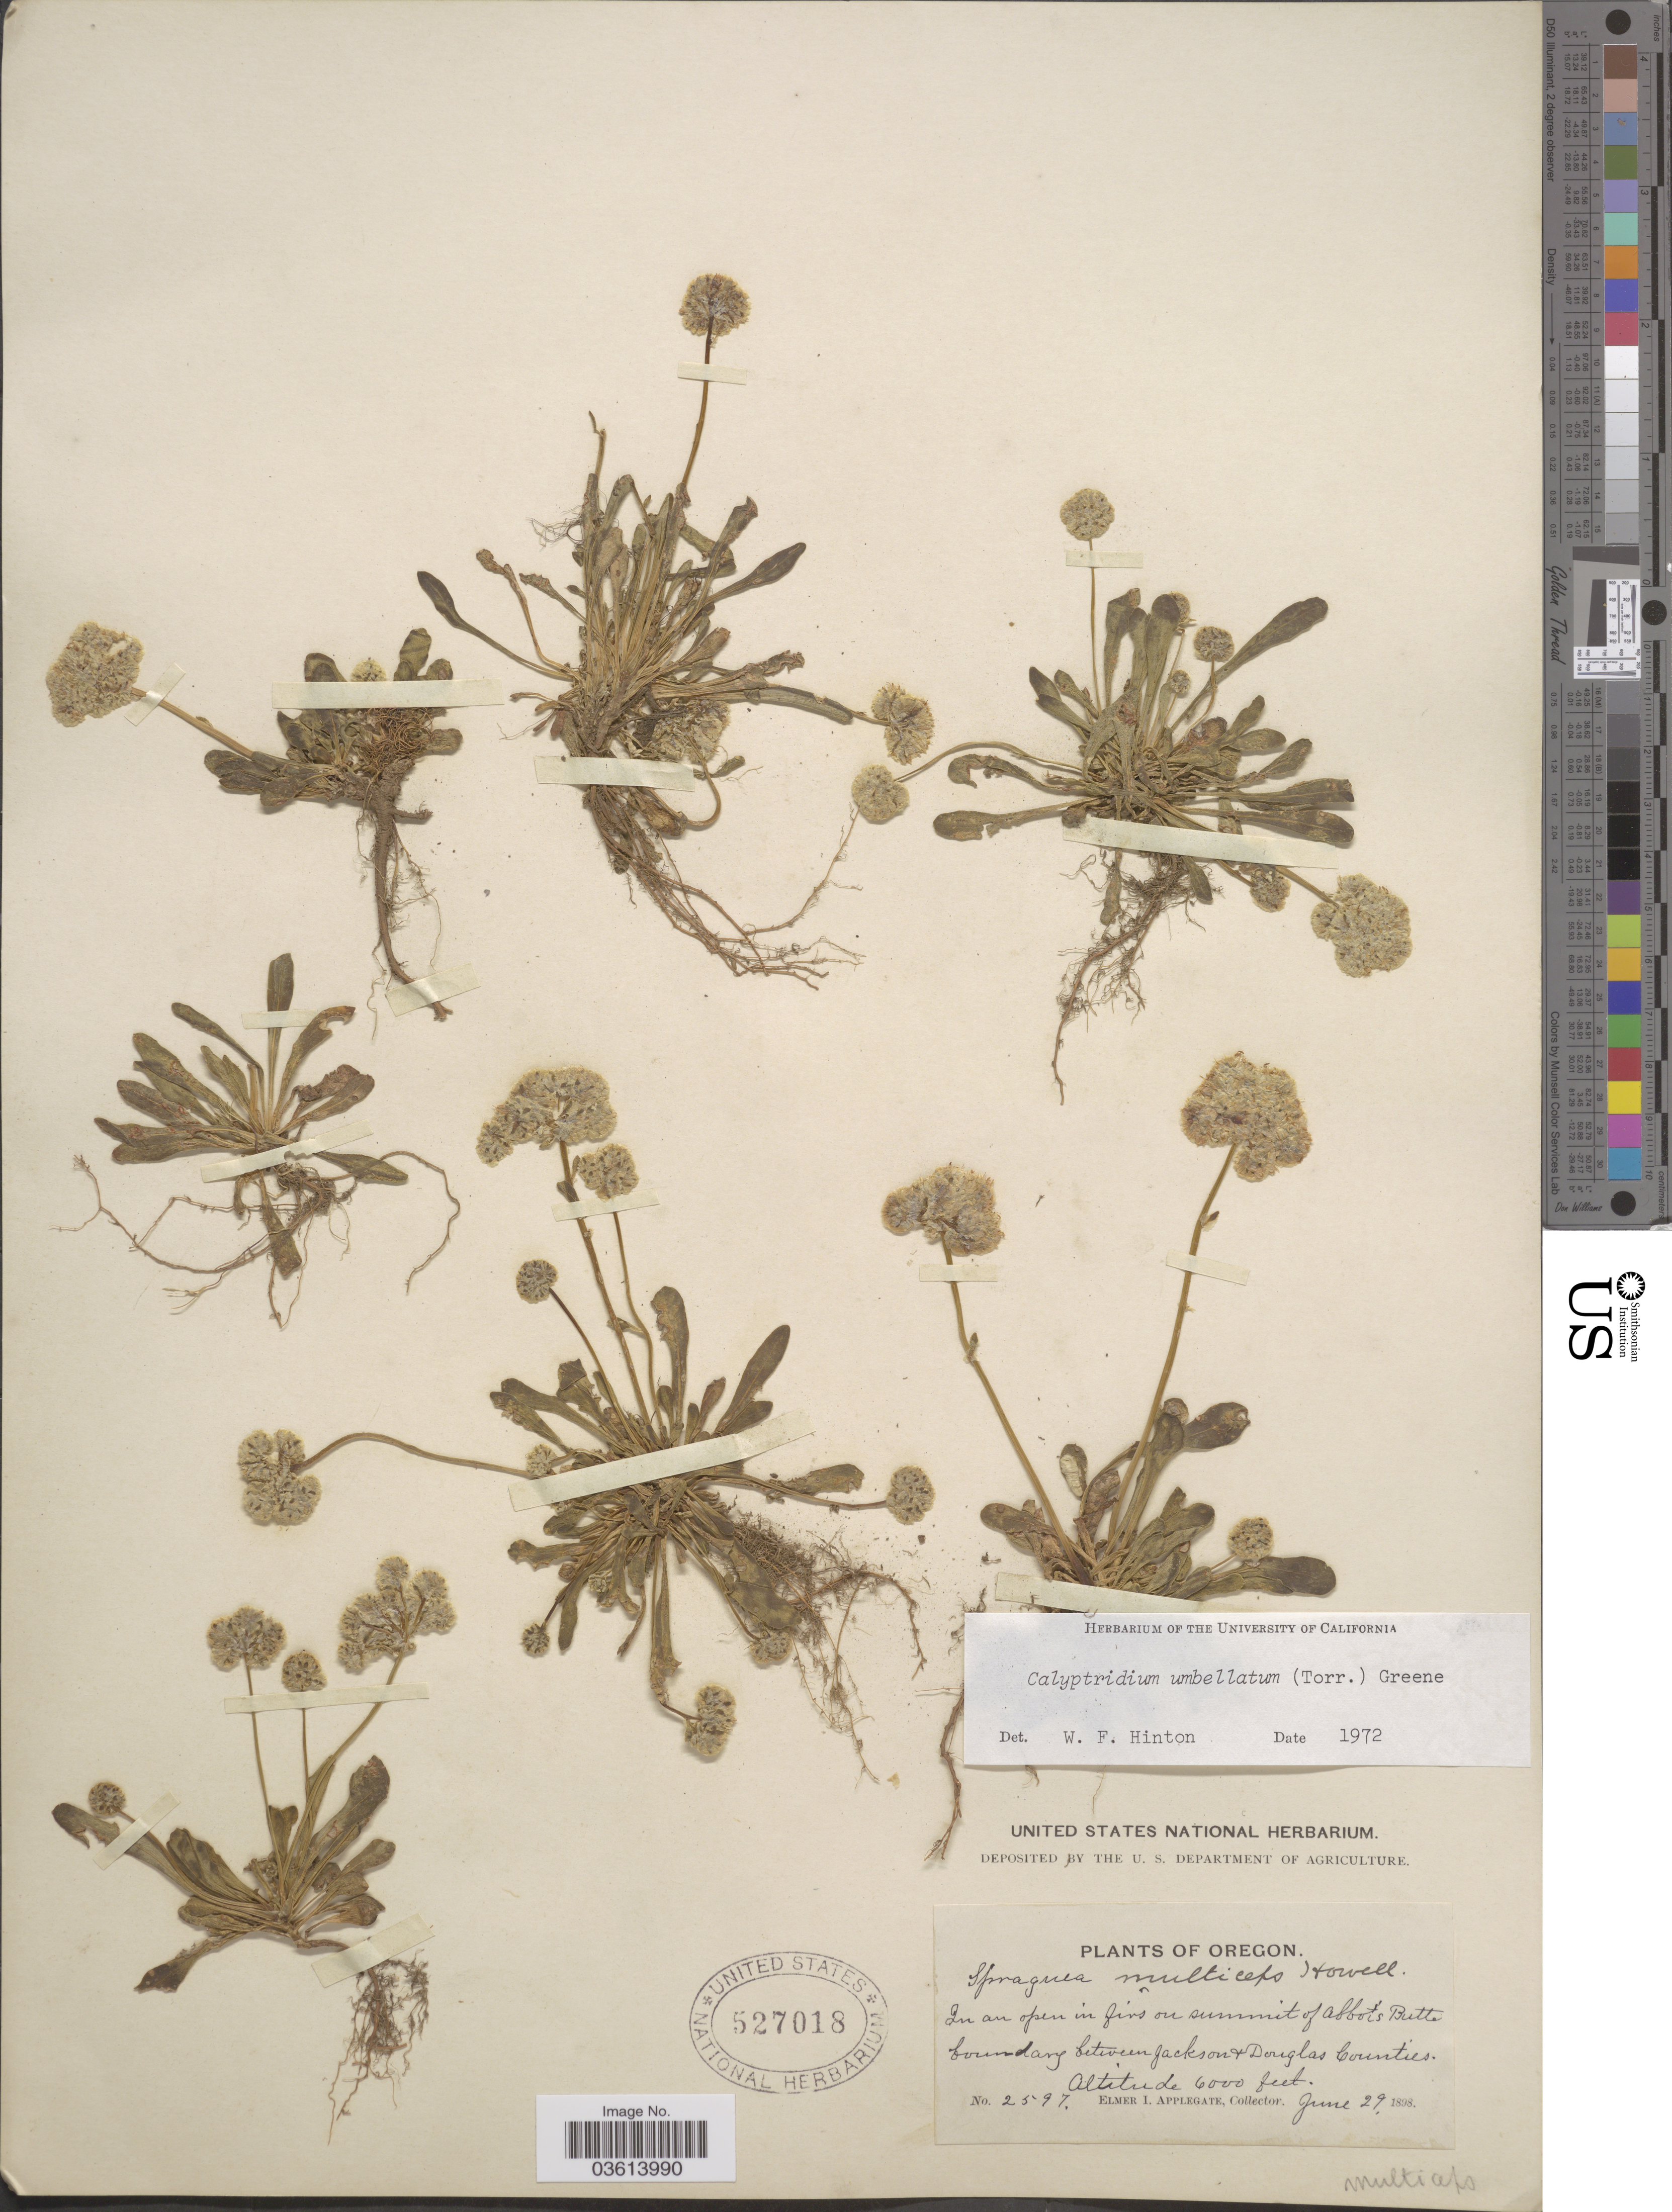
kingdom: Plantae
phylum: Tracheophyta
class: Magnoliopsida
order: Caryophyllales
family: Montiaceae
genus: Calyptridium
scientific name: Calyptridium umbellatum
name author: (Torr.) Greene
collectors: E. I. Applegate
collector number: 2597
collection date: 1898-06-29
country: United States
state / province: Oregon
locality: In an open in firs on summit of Abbot's Butte boundary between Jackson & Douglas Counties.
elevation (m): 1829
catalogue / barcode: US 527018